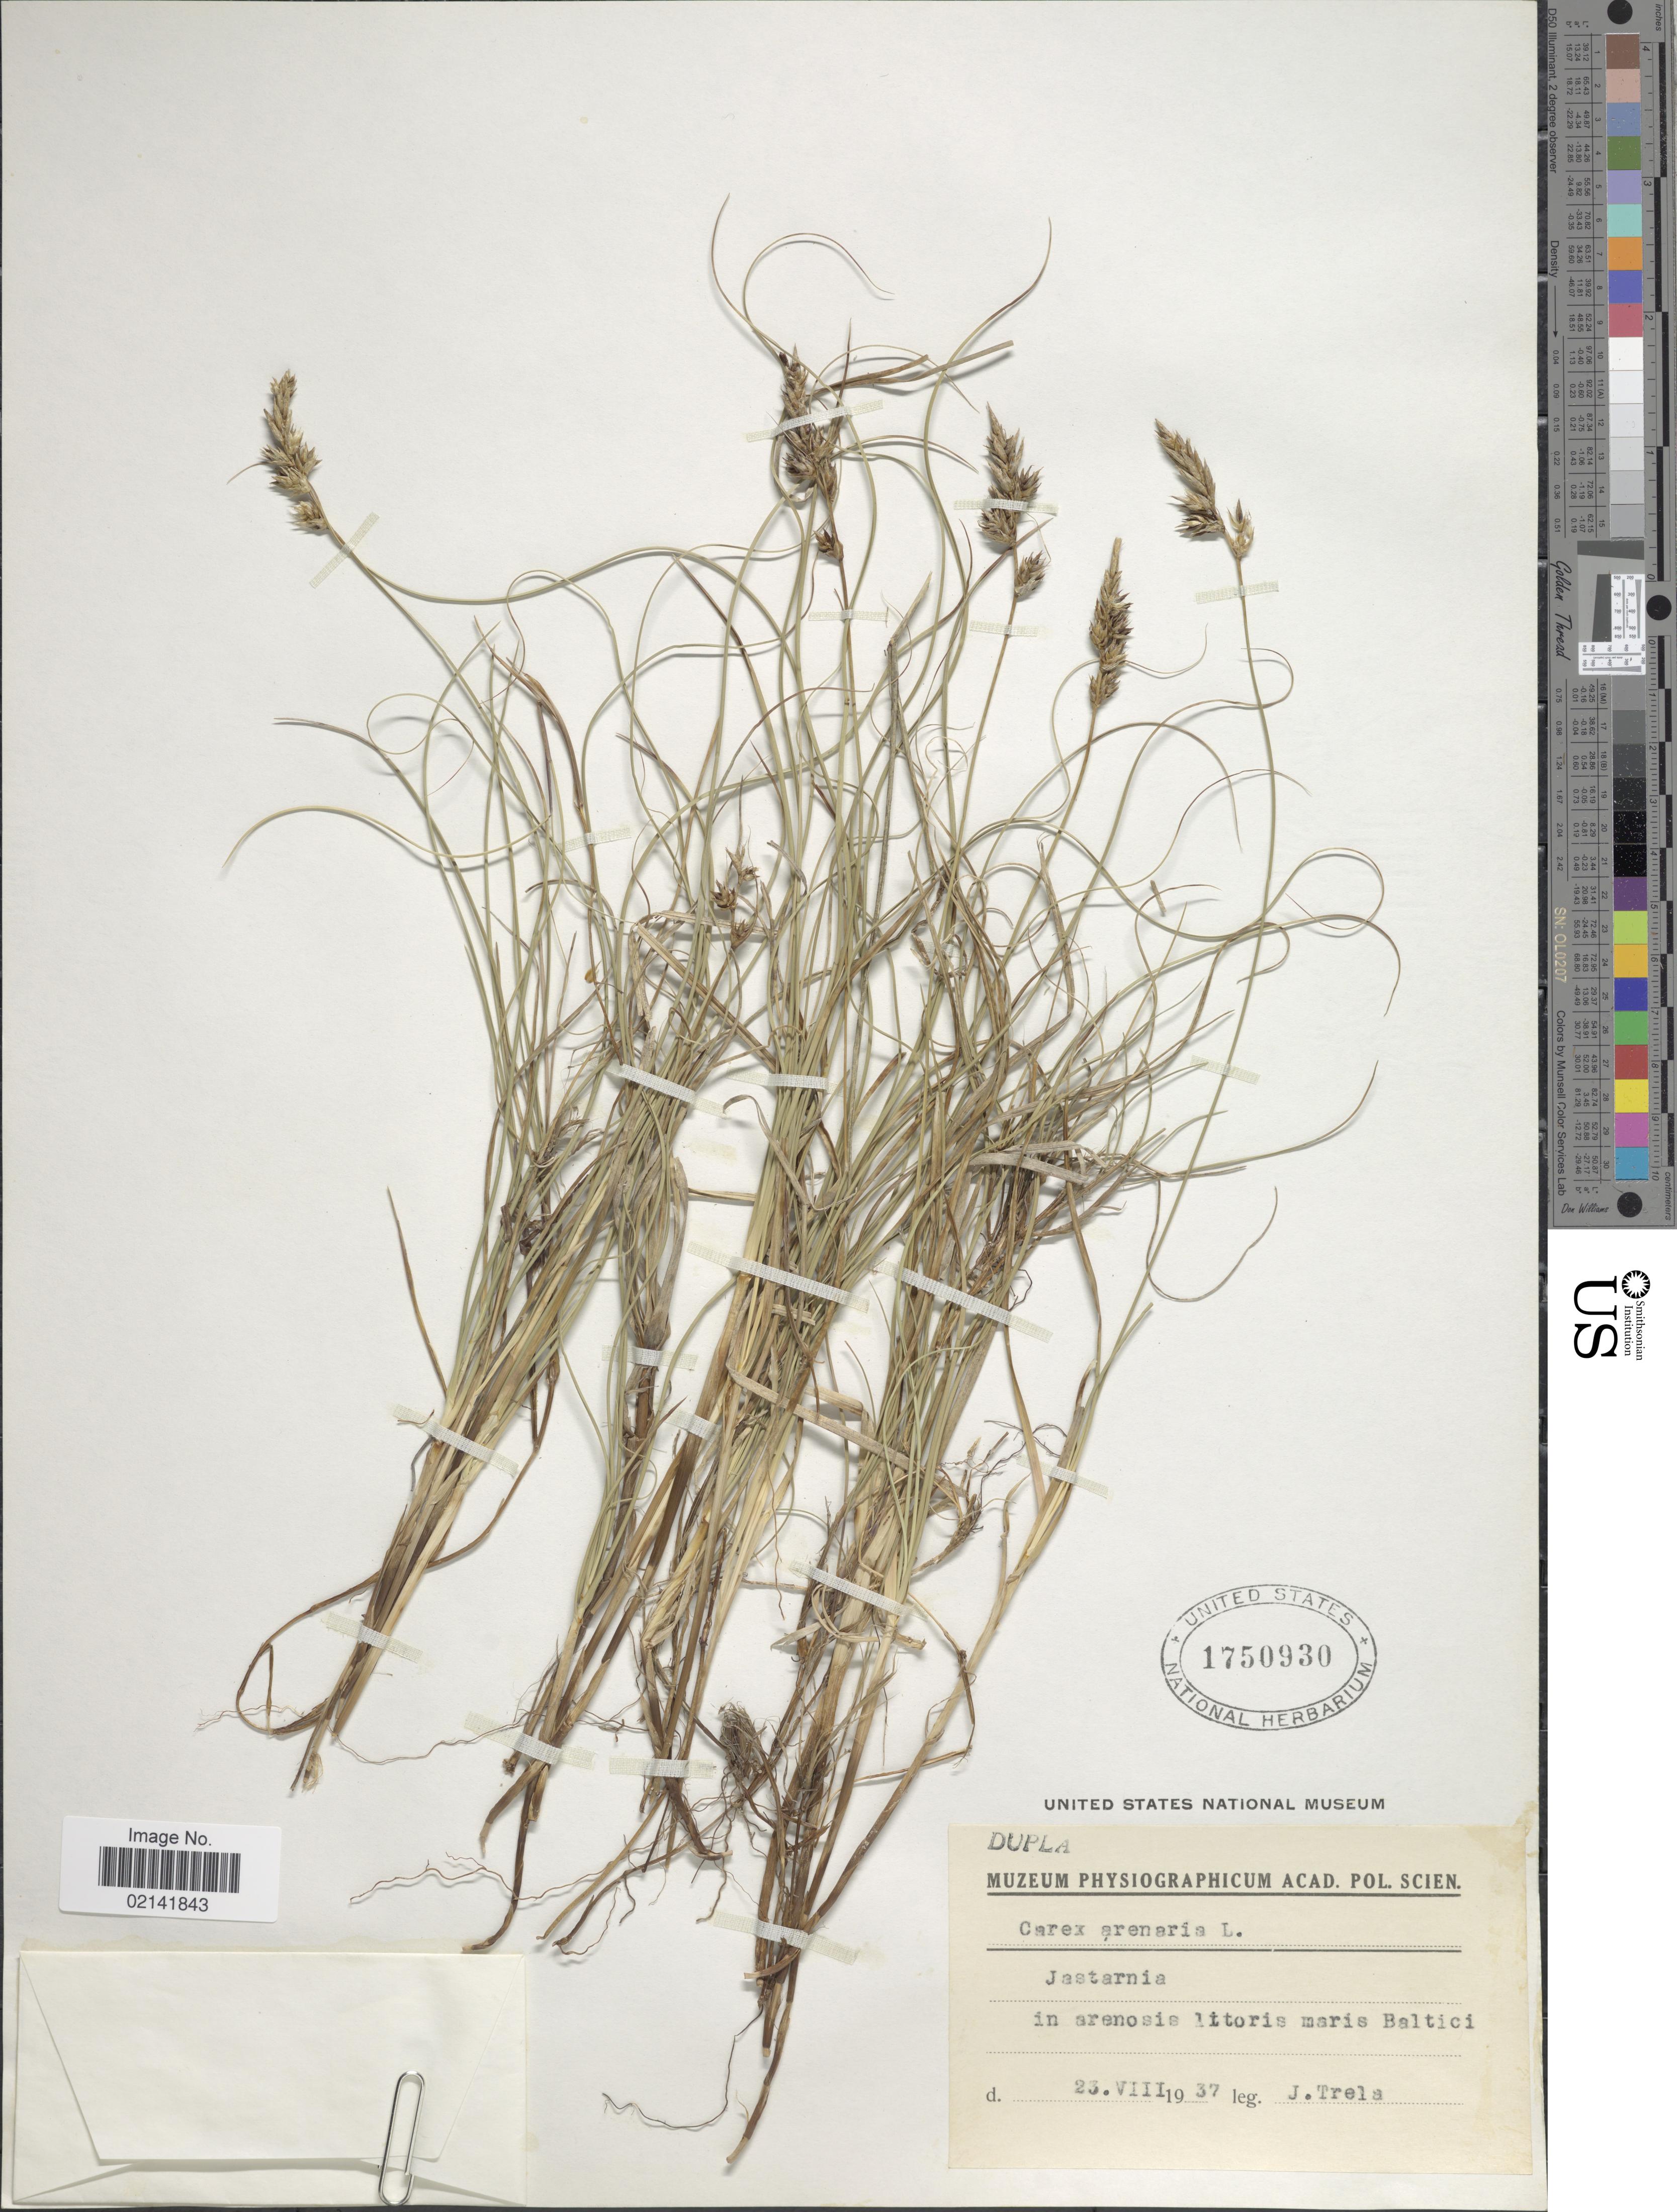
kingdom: Plantae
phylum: Tracheophyta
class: Liliopsida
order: Poales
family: Cyperaceae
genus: Carex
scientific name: Carex arenaria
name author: L.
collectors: J. Trela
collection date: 1937-08-23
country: Poland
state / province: Pomorskie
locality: Jastarnia, in arenosis littoris maris Baltici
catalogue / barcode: US 1750930